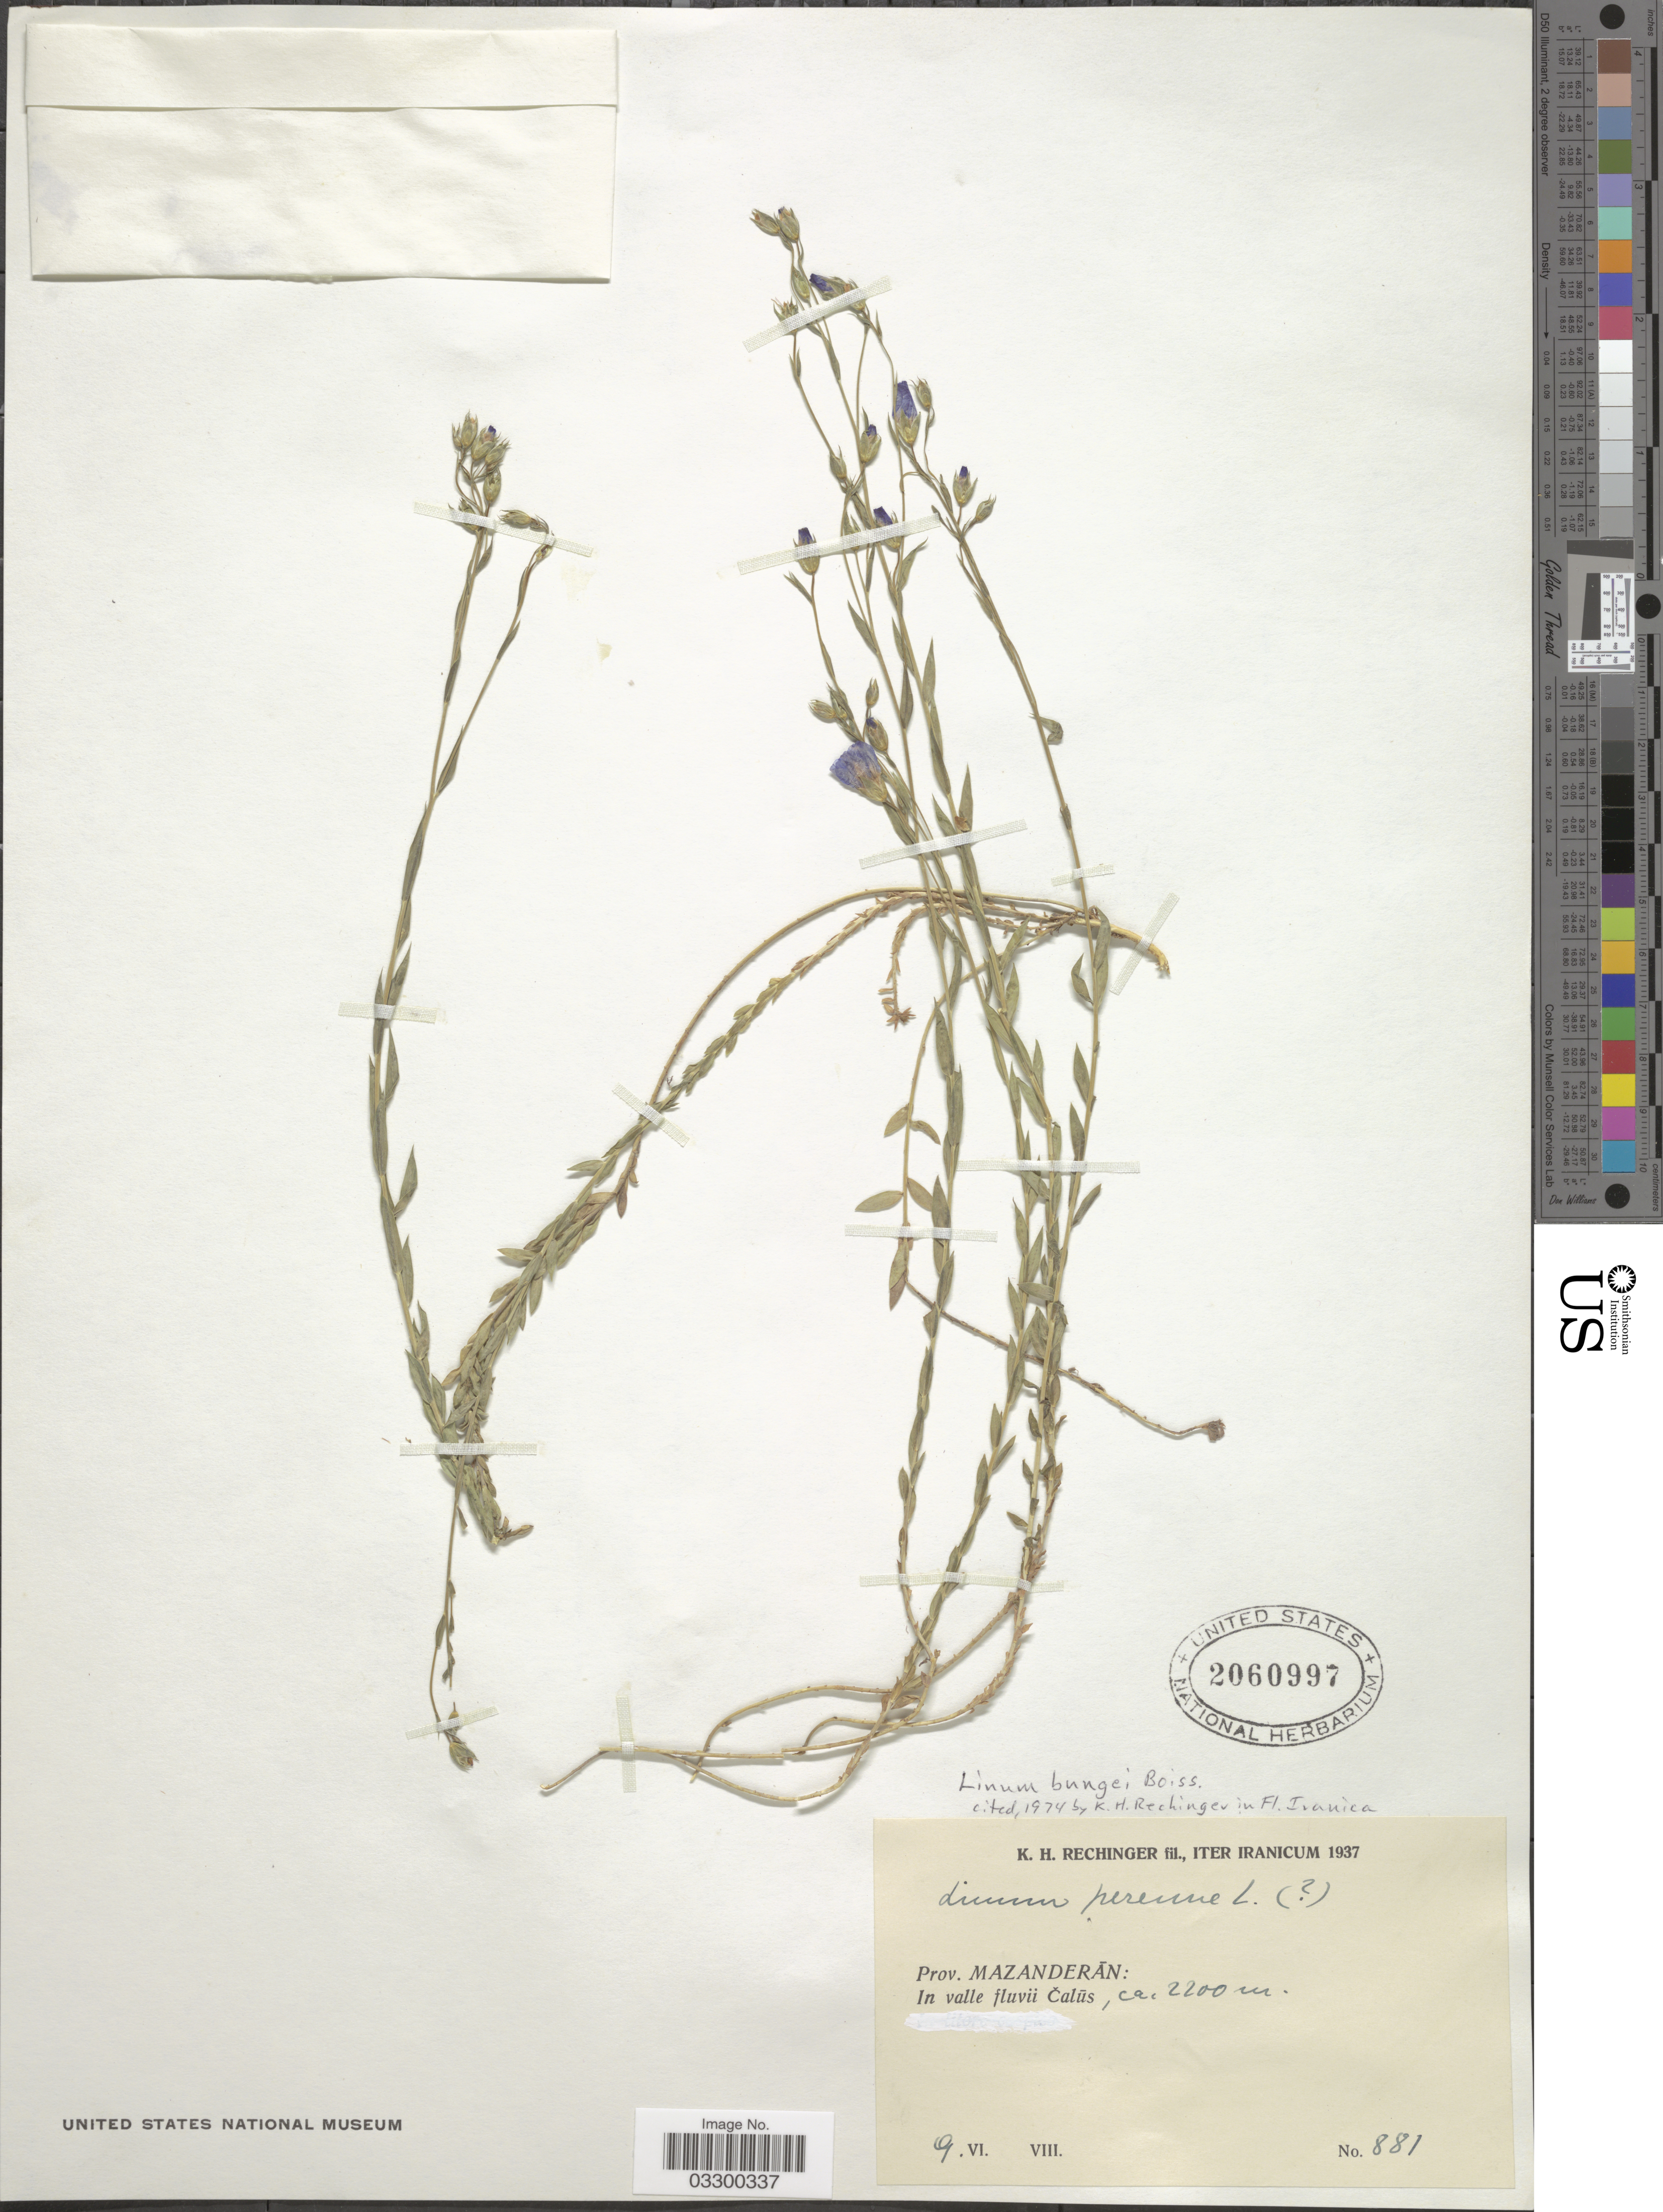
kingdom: Plantae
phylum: Tracheophyta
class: Magnoliopsida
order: Malpighiales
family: Linaceae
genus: Linum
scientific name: Linum bungei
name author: Boiss.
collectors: K. H. Rechinger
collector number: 881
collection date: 1937-06-09/1937-08-09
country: Iran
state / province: Mazandaran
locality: In valle fluvii Čalūs.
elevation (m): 2200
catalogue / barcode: US 2060997